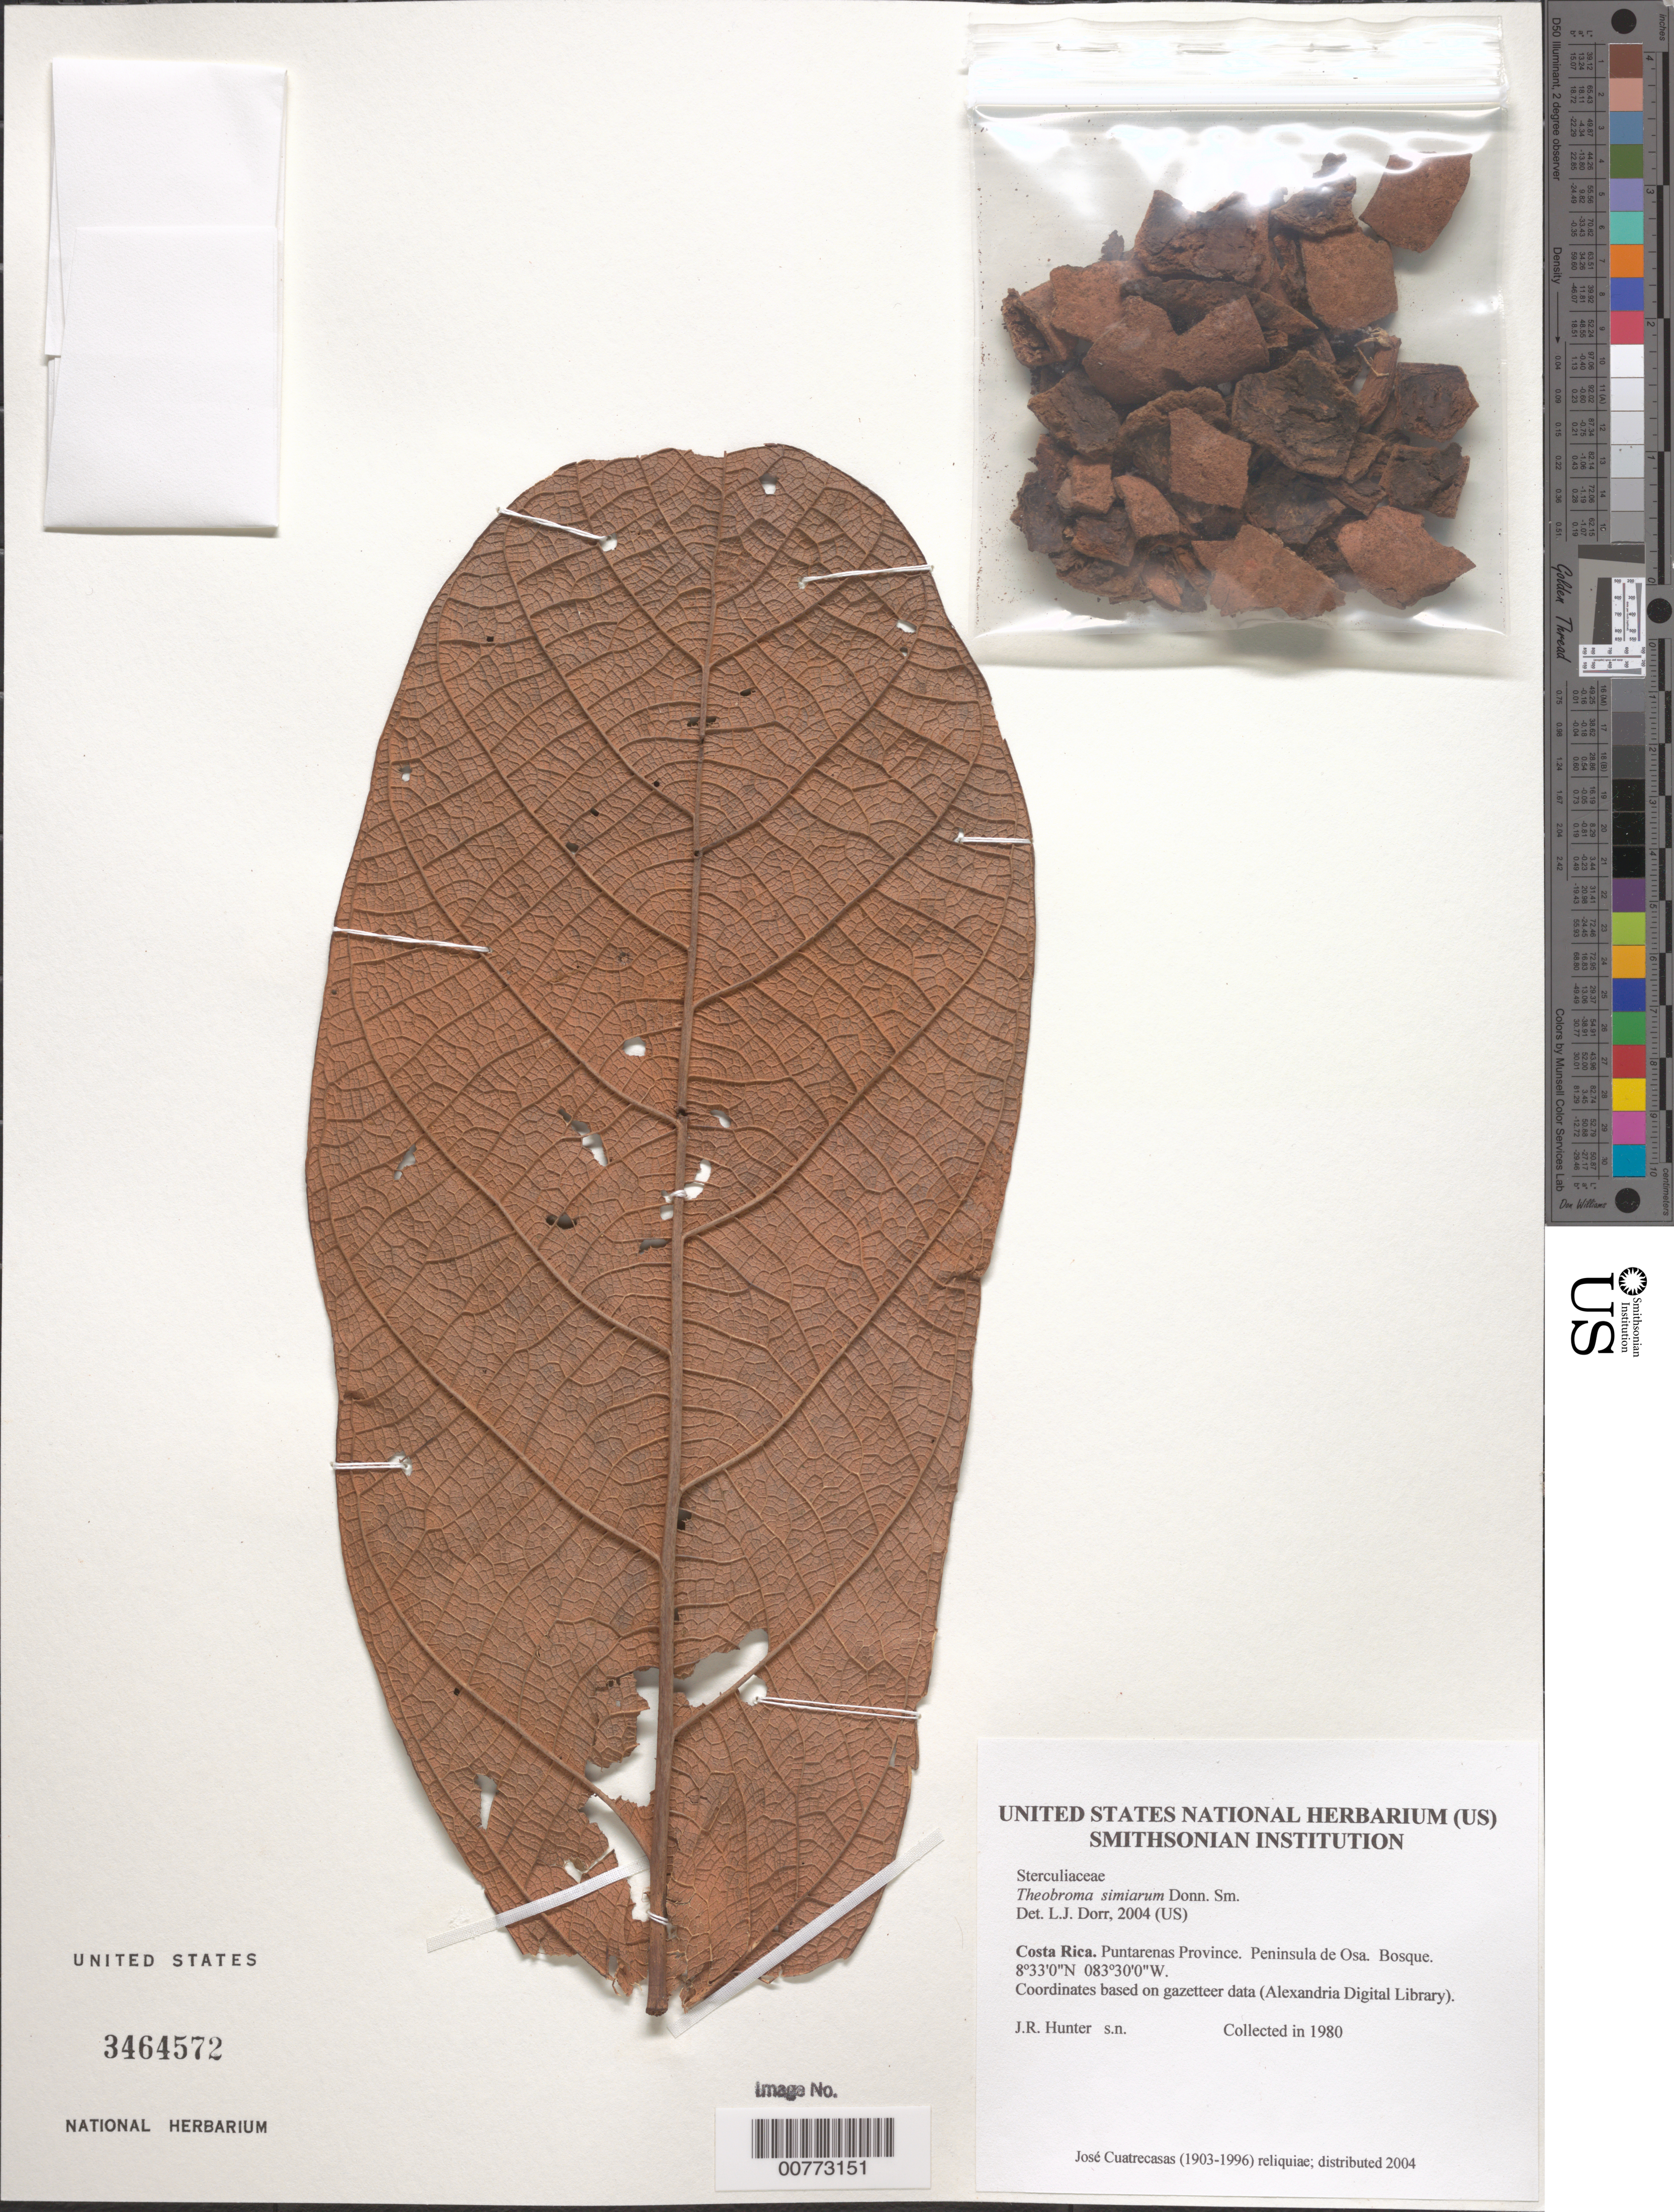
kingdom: Plantae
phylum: Tracheophyta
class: Magnoliopsida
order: Malvales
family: Malvaceae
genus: Theobroma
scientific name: Theobroma simiarum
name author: Donn. Sm.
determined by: Dorr, L. J., (BOT), Smithsonian Institution - National Museum of Natural History (UNITED STATES)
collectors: J. Hunter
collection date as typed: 1980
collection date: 1980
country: Costa Rica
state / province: Puntarenas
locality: Peninsula de Osa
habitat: Bosque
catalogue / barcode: US 3464572